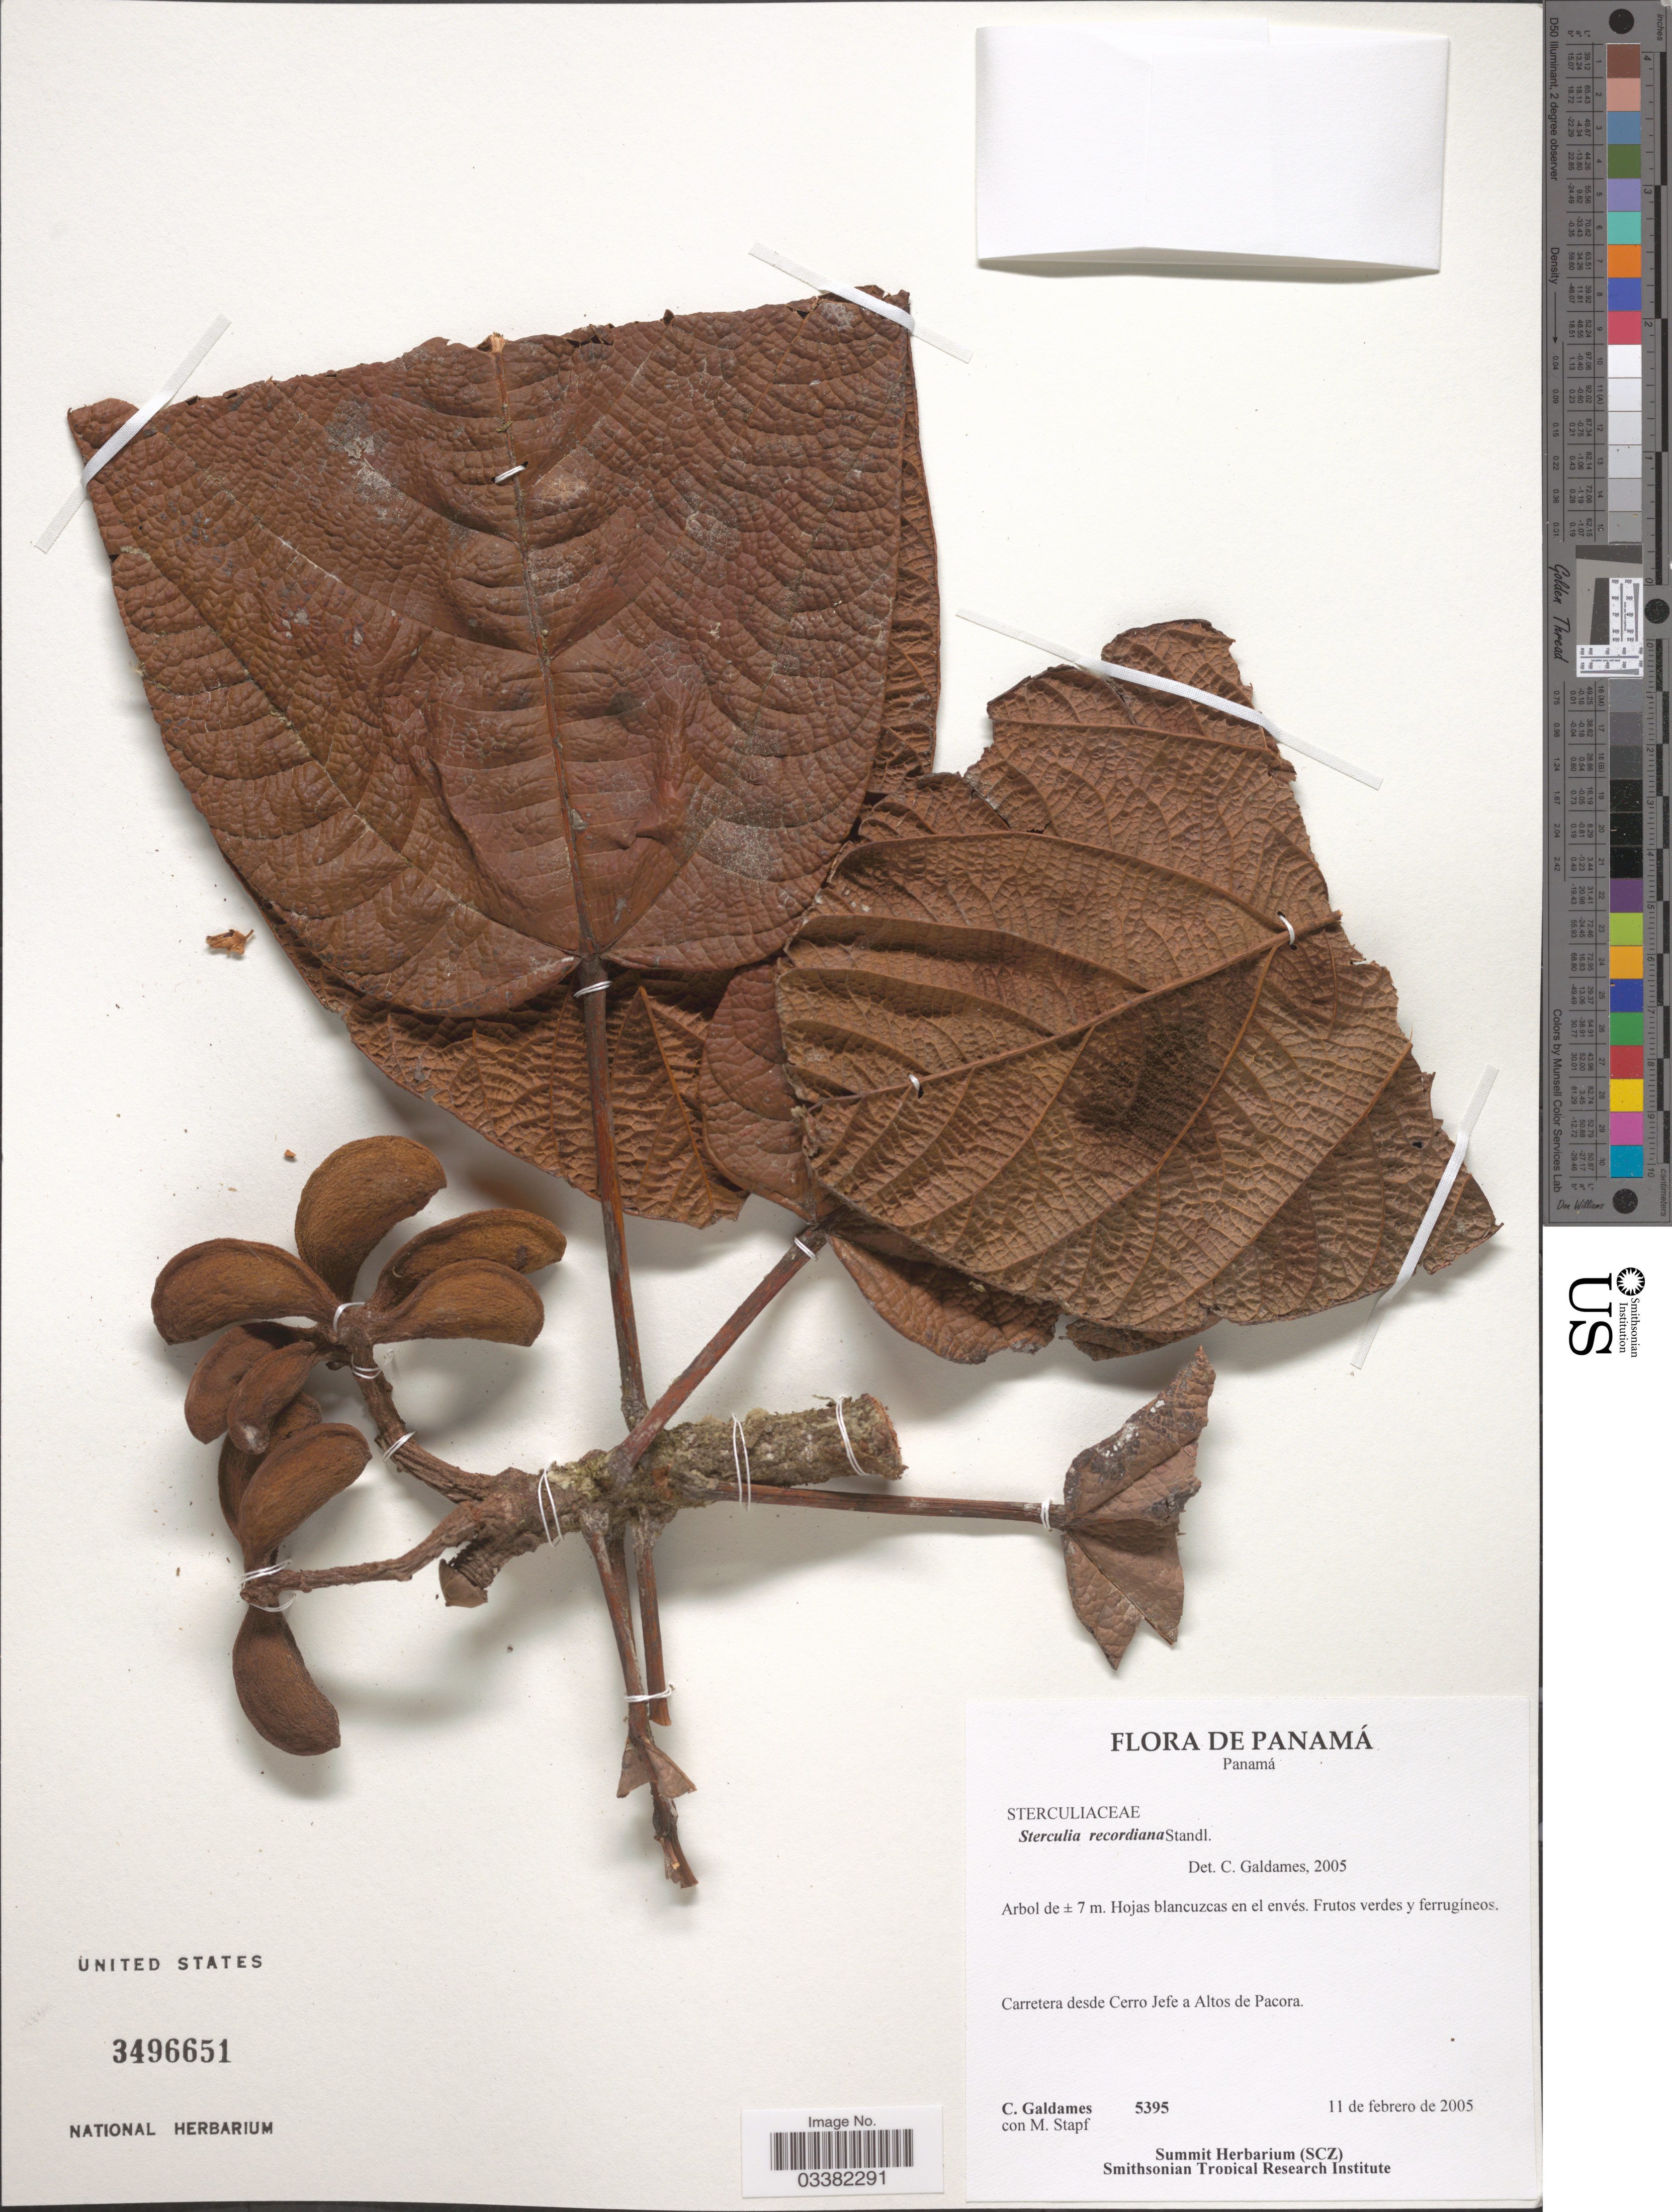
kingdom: Plantae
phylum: Tracheophyta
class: Magnoliopsida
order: Malvales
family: Malvaceae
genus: Sterculia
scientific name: Sterculia recordiana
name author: Standl.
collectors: C. Galdames & M. Stapf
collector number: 5395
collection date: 2005-02-11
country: Panama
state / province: Panamá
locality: Carretera desde Cerro Jefe a Altos de Pacora.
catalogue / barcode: US 3496651